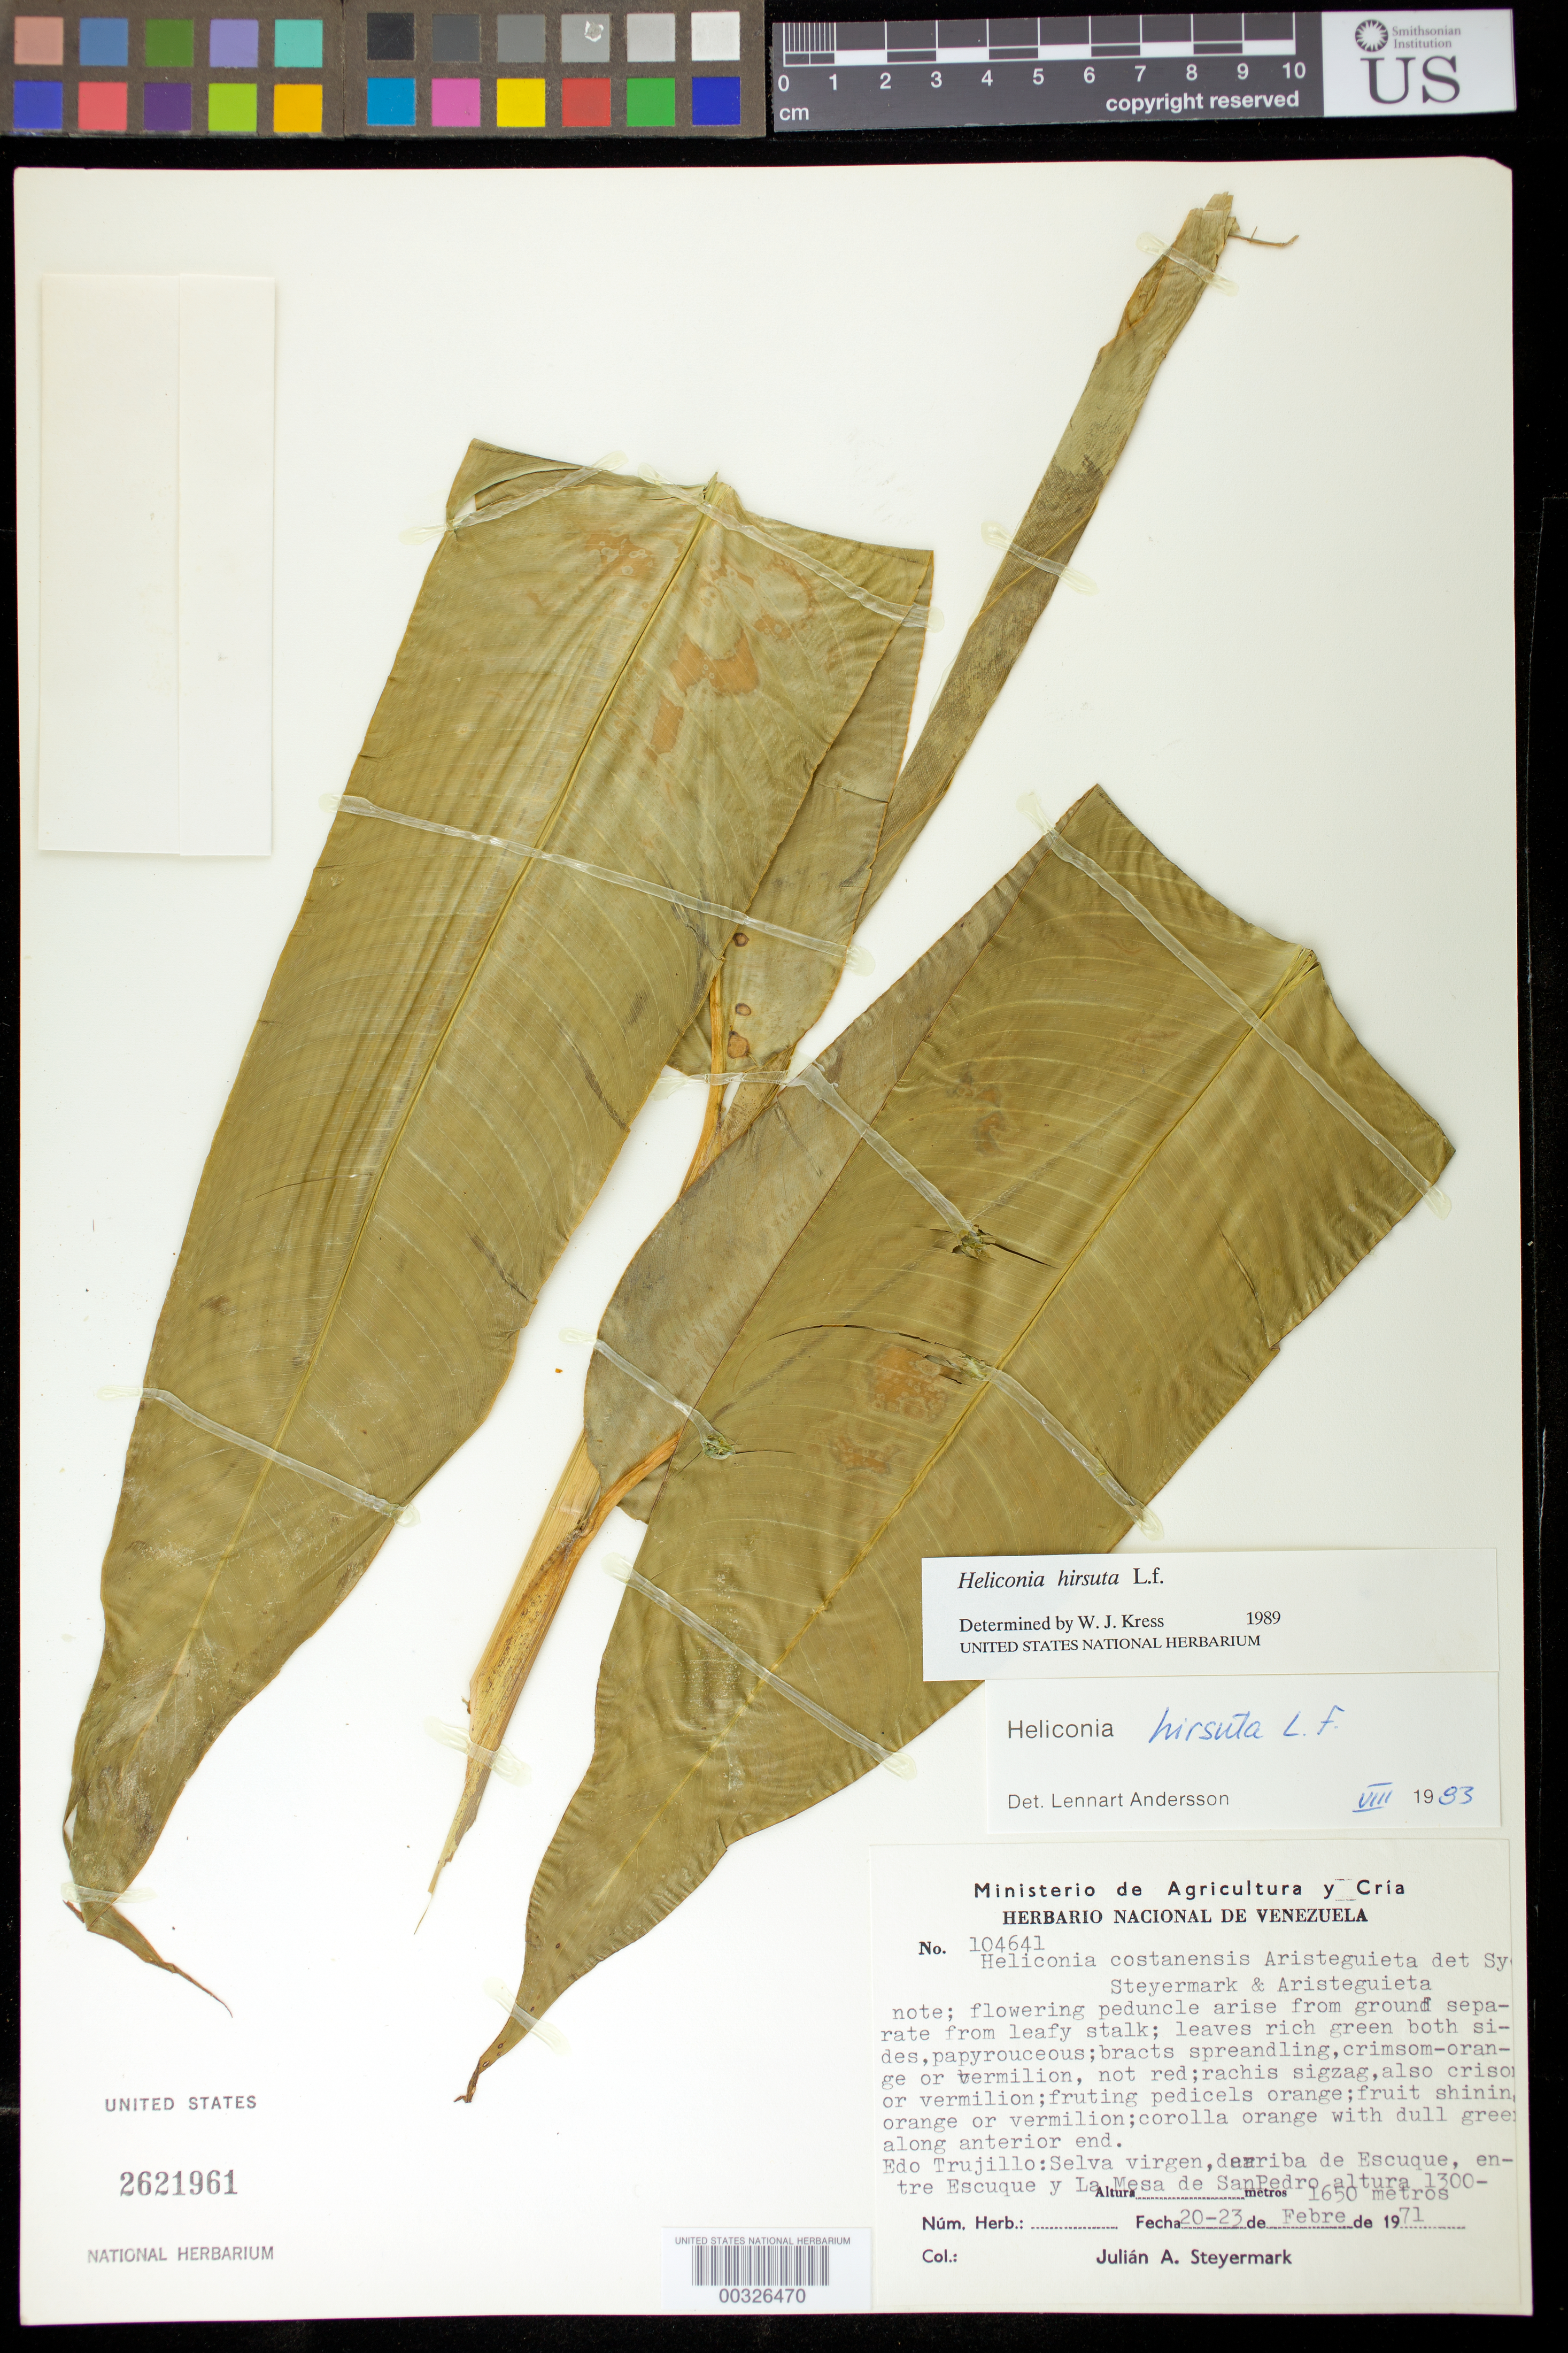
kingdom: Plantae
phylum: Tracheophyta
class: Liliopsida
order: Zingiberales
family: Heliconiaceae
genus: Heliconia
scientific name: Heliconia hirsuta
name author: L. f.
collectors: J. Steyermark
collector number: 104641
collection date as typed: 20 Feb 1971 to 23 Feb 1971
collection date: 1971-02-20/1971-02-23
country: Venezuela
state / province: Trujillo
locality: Above escuque, between escuque and la mesa de san pedro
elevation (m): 1300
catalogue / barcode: US 2621961